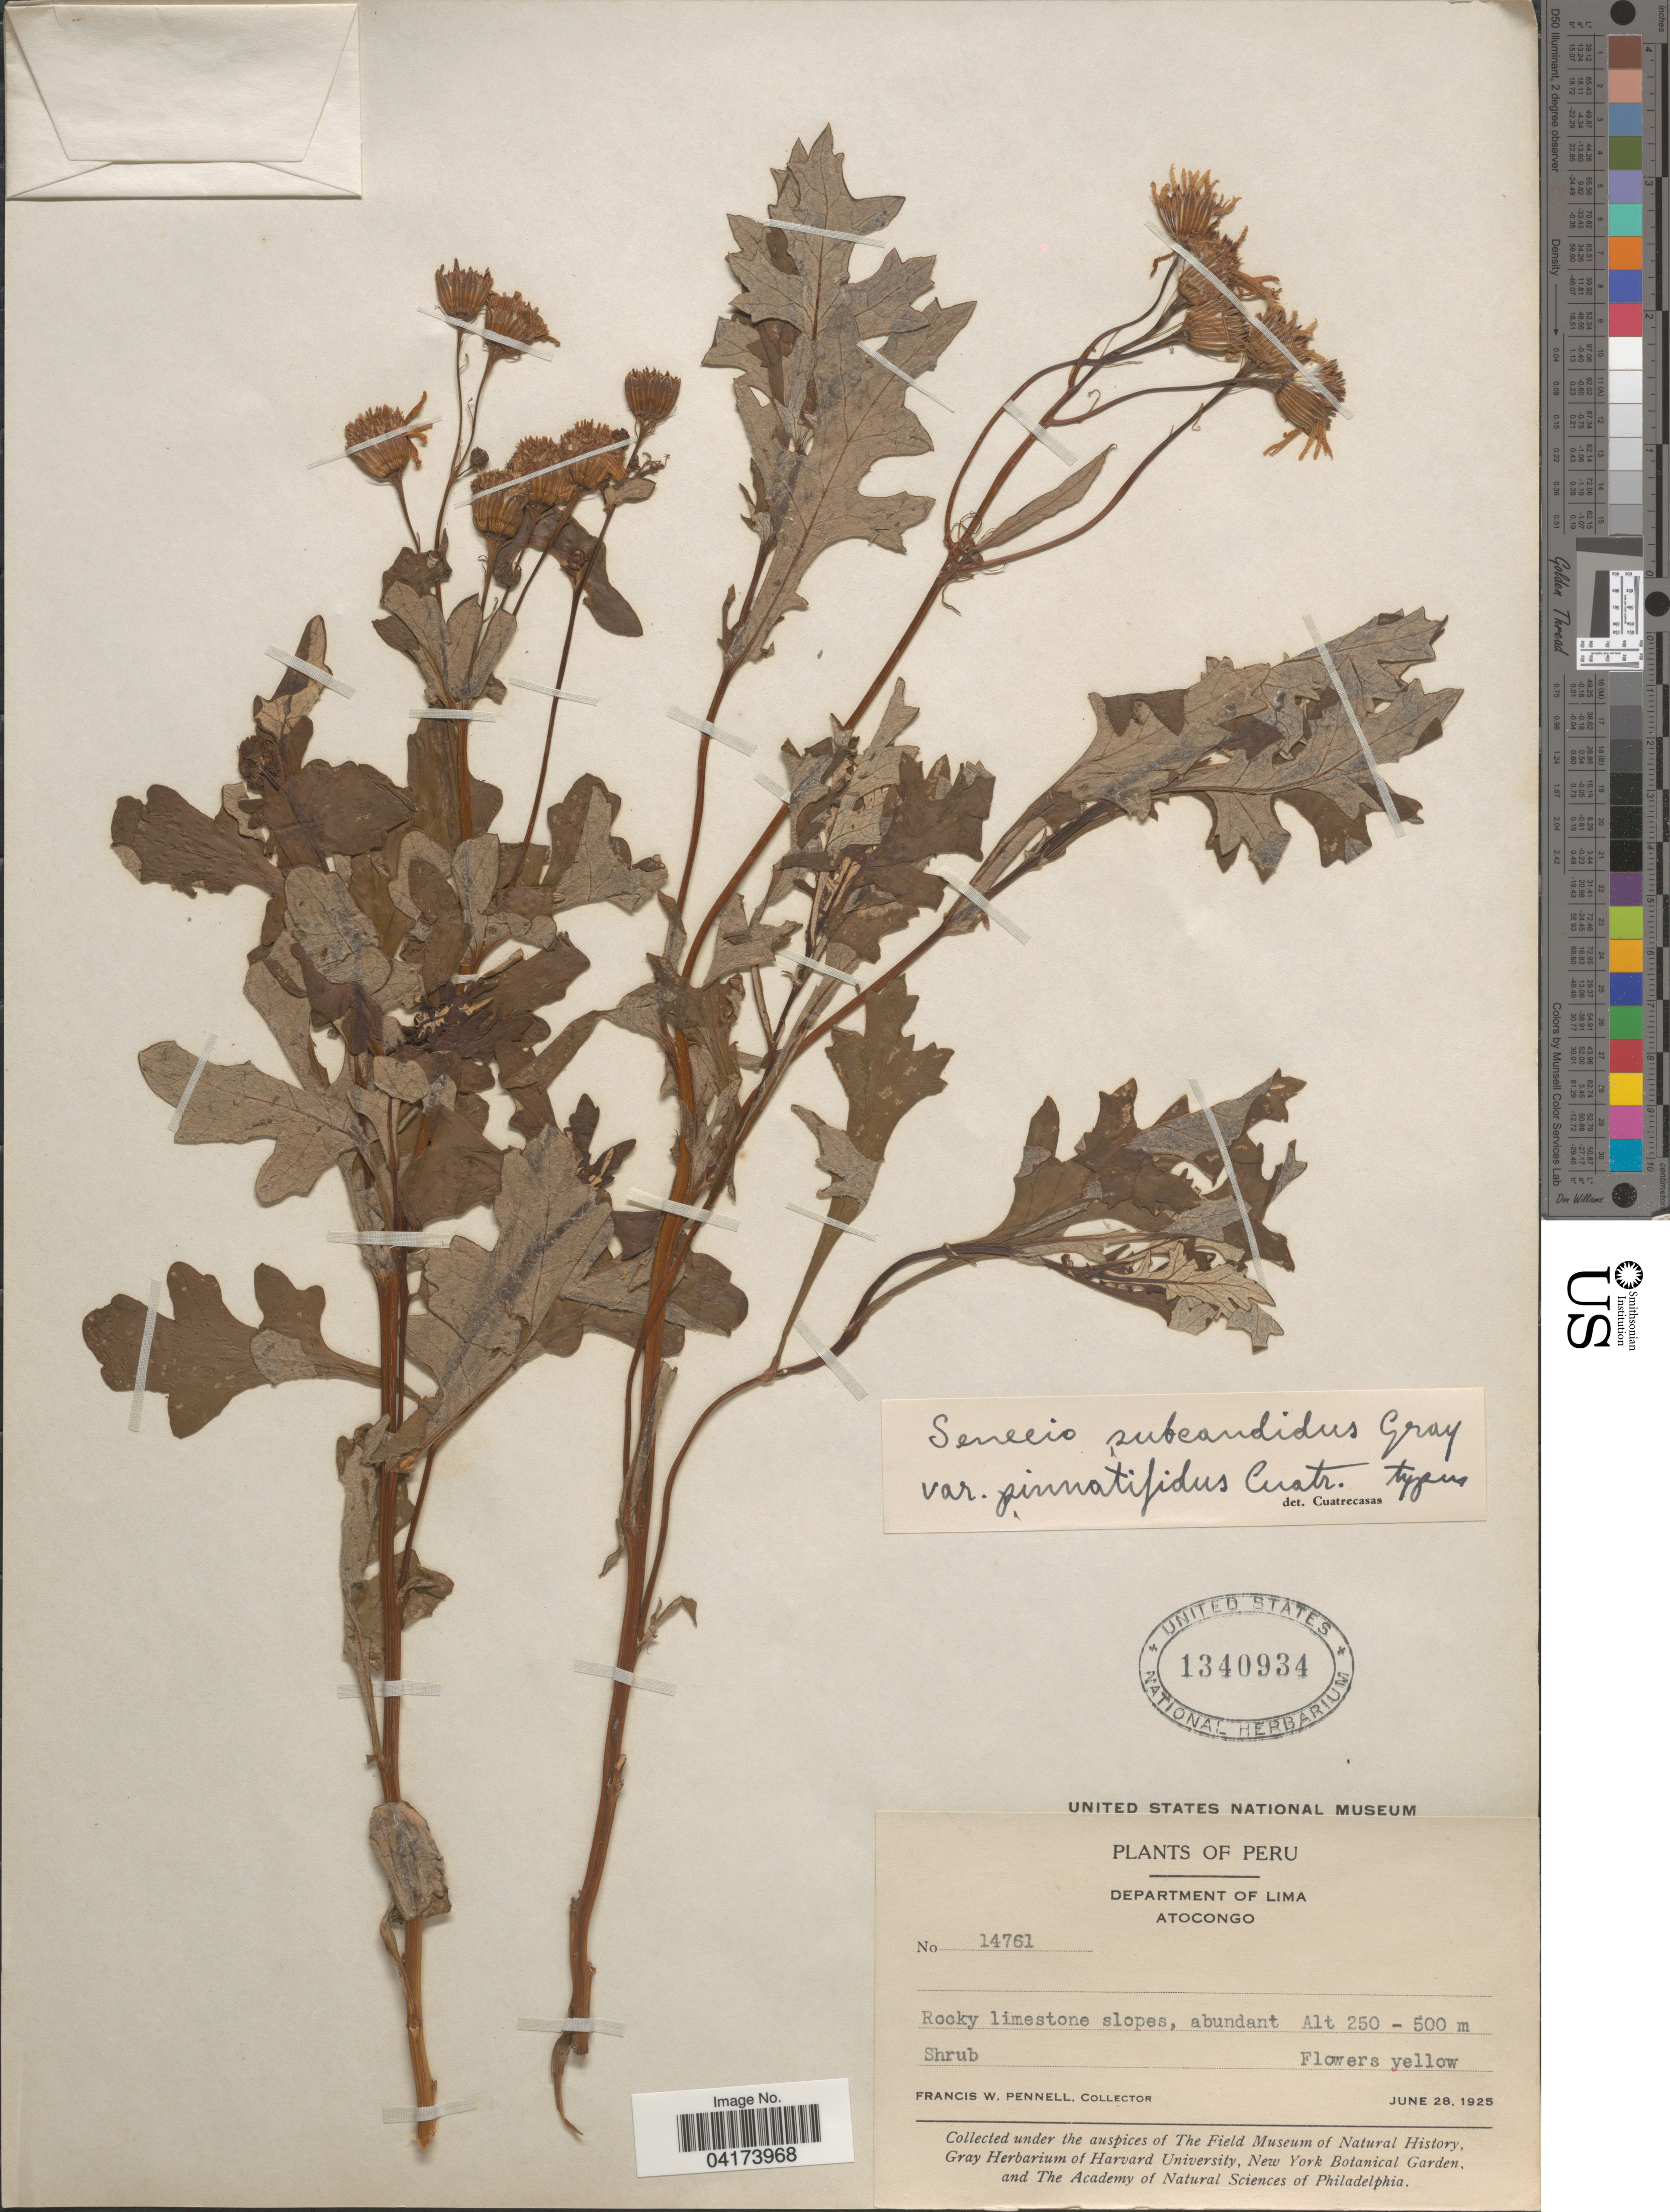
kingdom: Plantae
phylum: Tracheophyta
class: Magnoliopsida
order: Asterales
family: Asteraceae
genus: Senecio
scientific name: Senecio subcandidus var. pinnatifidus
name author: Cuatrec.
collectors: F. W. Pennell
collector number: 14761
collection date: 1925-06-28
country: Peru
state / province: Lima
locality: Department of Lima. Atocongo.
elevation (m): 250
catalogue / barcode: US 1340934